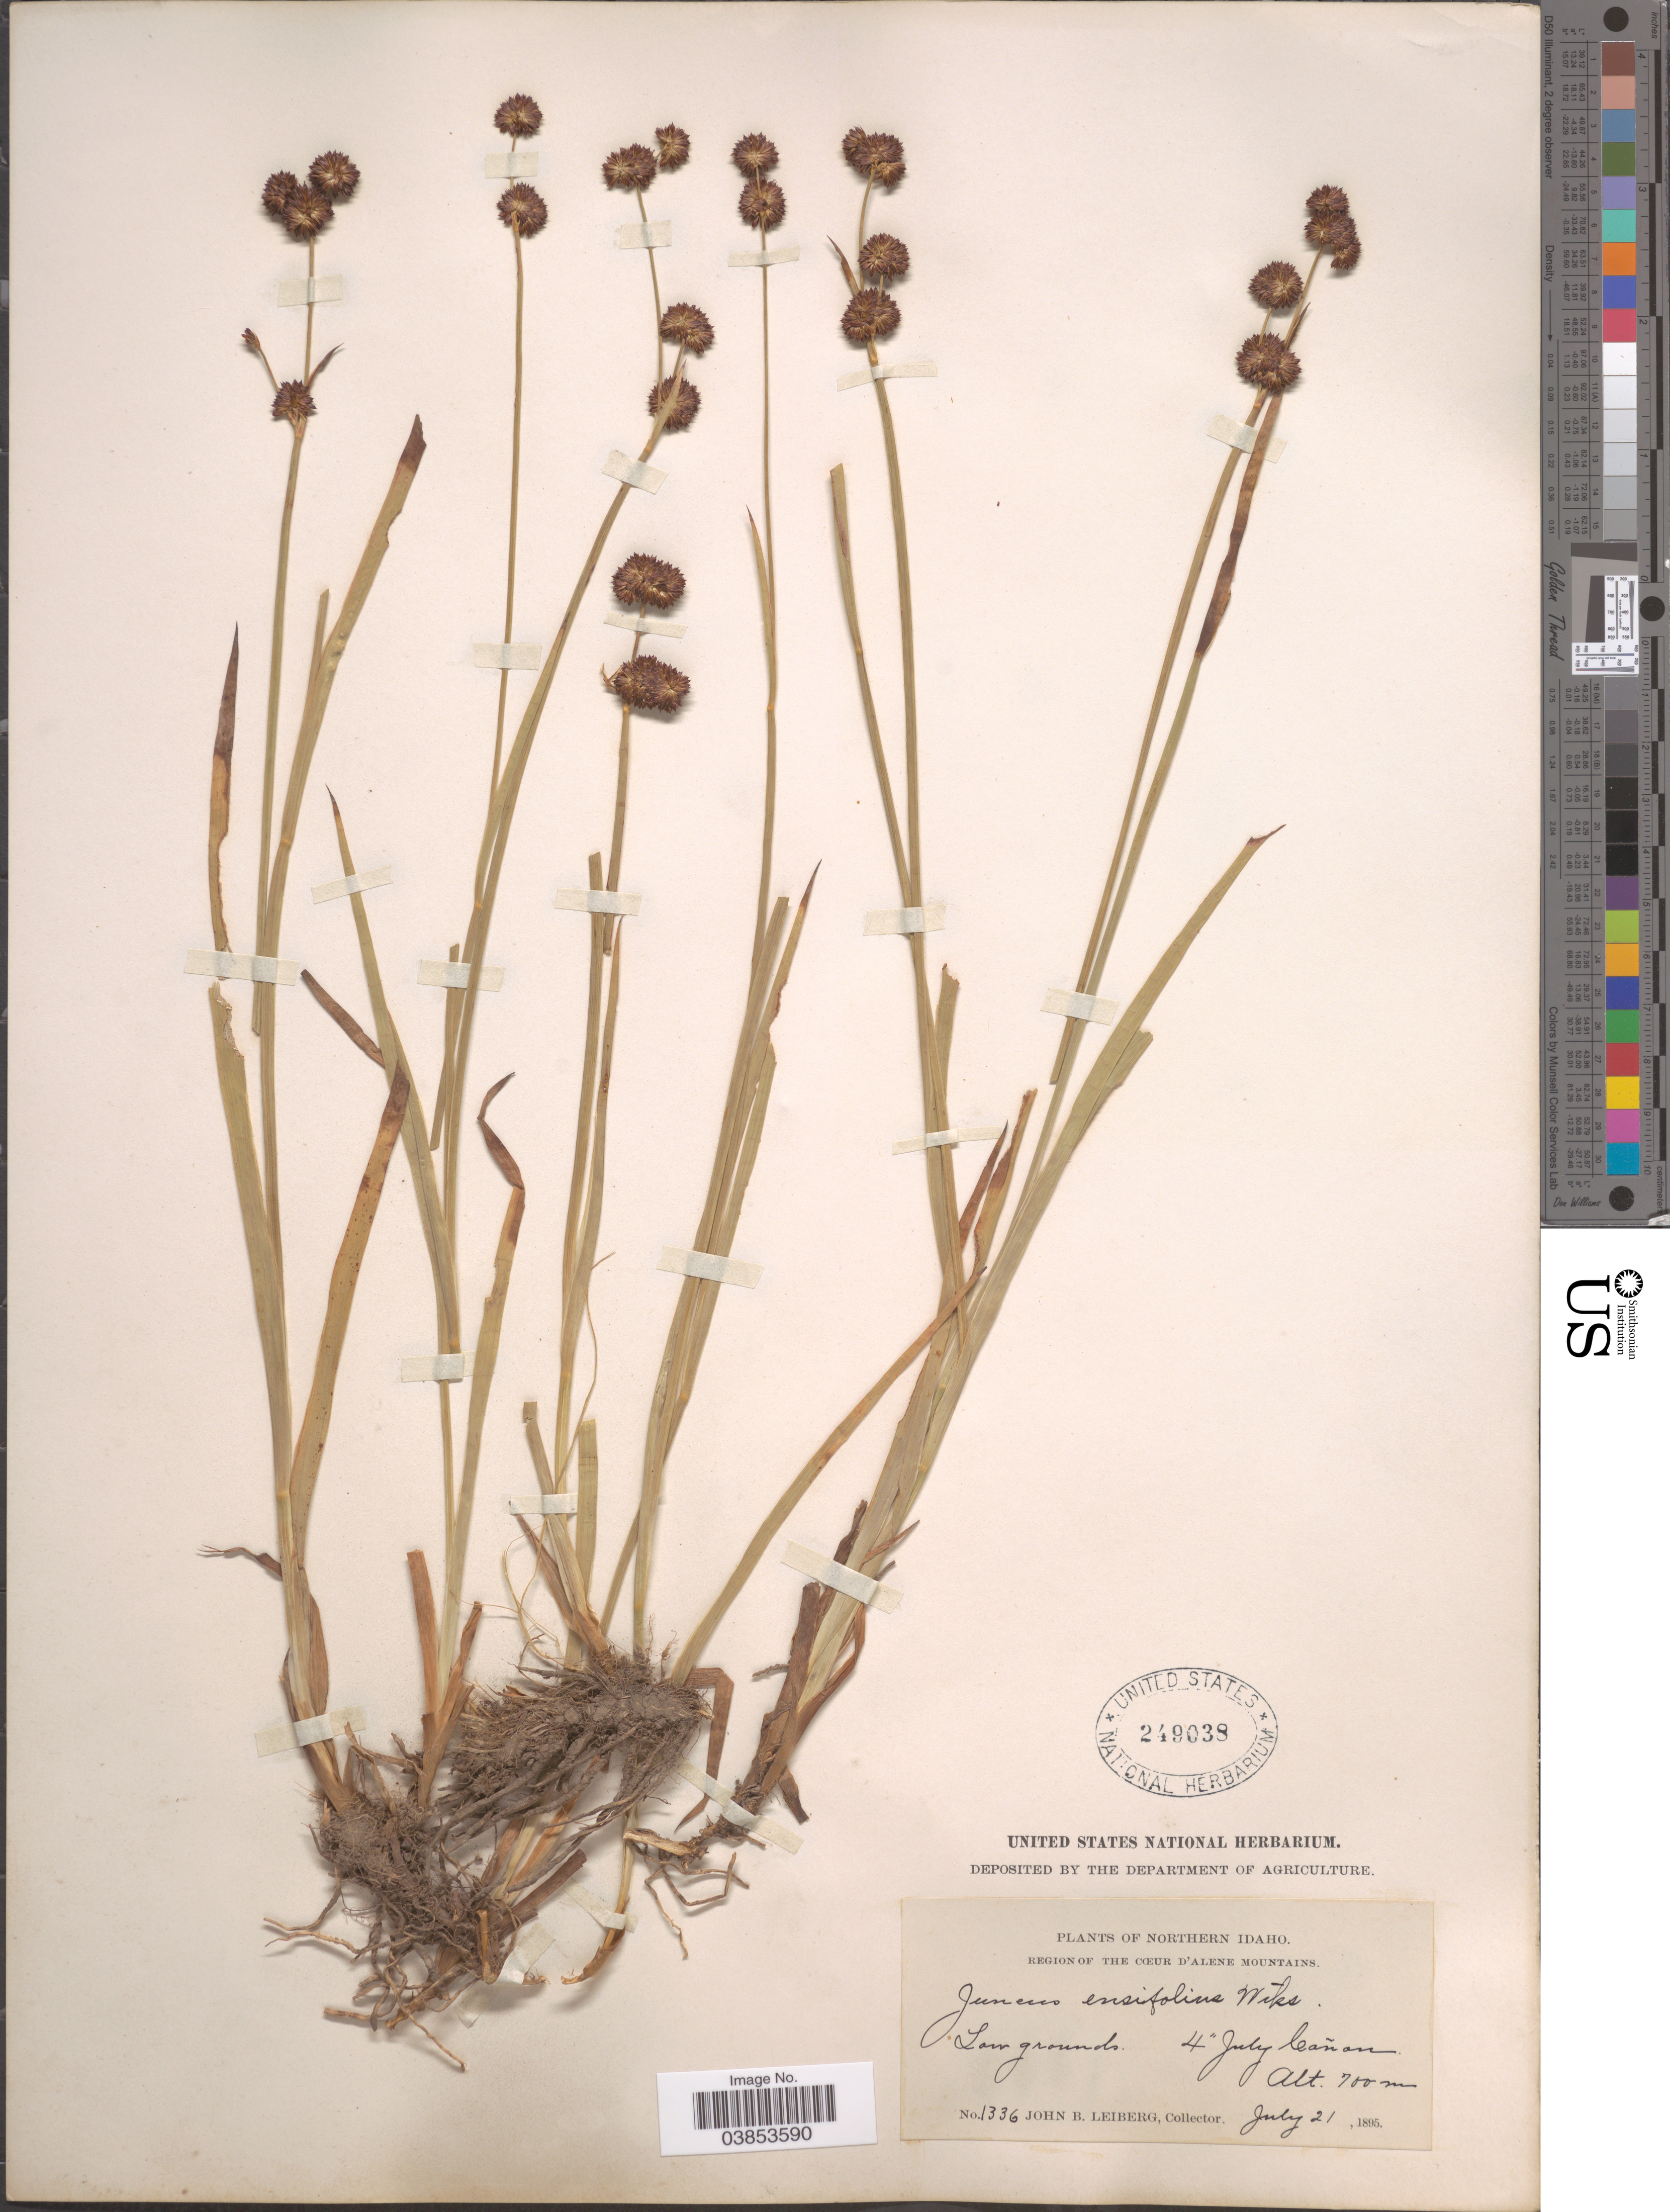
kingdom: Plantae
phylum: Tracheophyta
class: Liliopsida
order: Poales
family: Juncaceae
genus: Juncus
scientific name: Juncus ensifolius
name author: Wikstr.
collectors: J. B. Leiberg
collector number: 1336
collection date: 1895-07-21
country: United States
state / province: Idaho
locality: Northern Idaho. Region of the Cæur D'Alene Mountains. 4 July Cañon.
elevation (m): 700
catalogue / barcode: US 249038